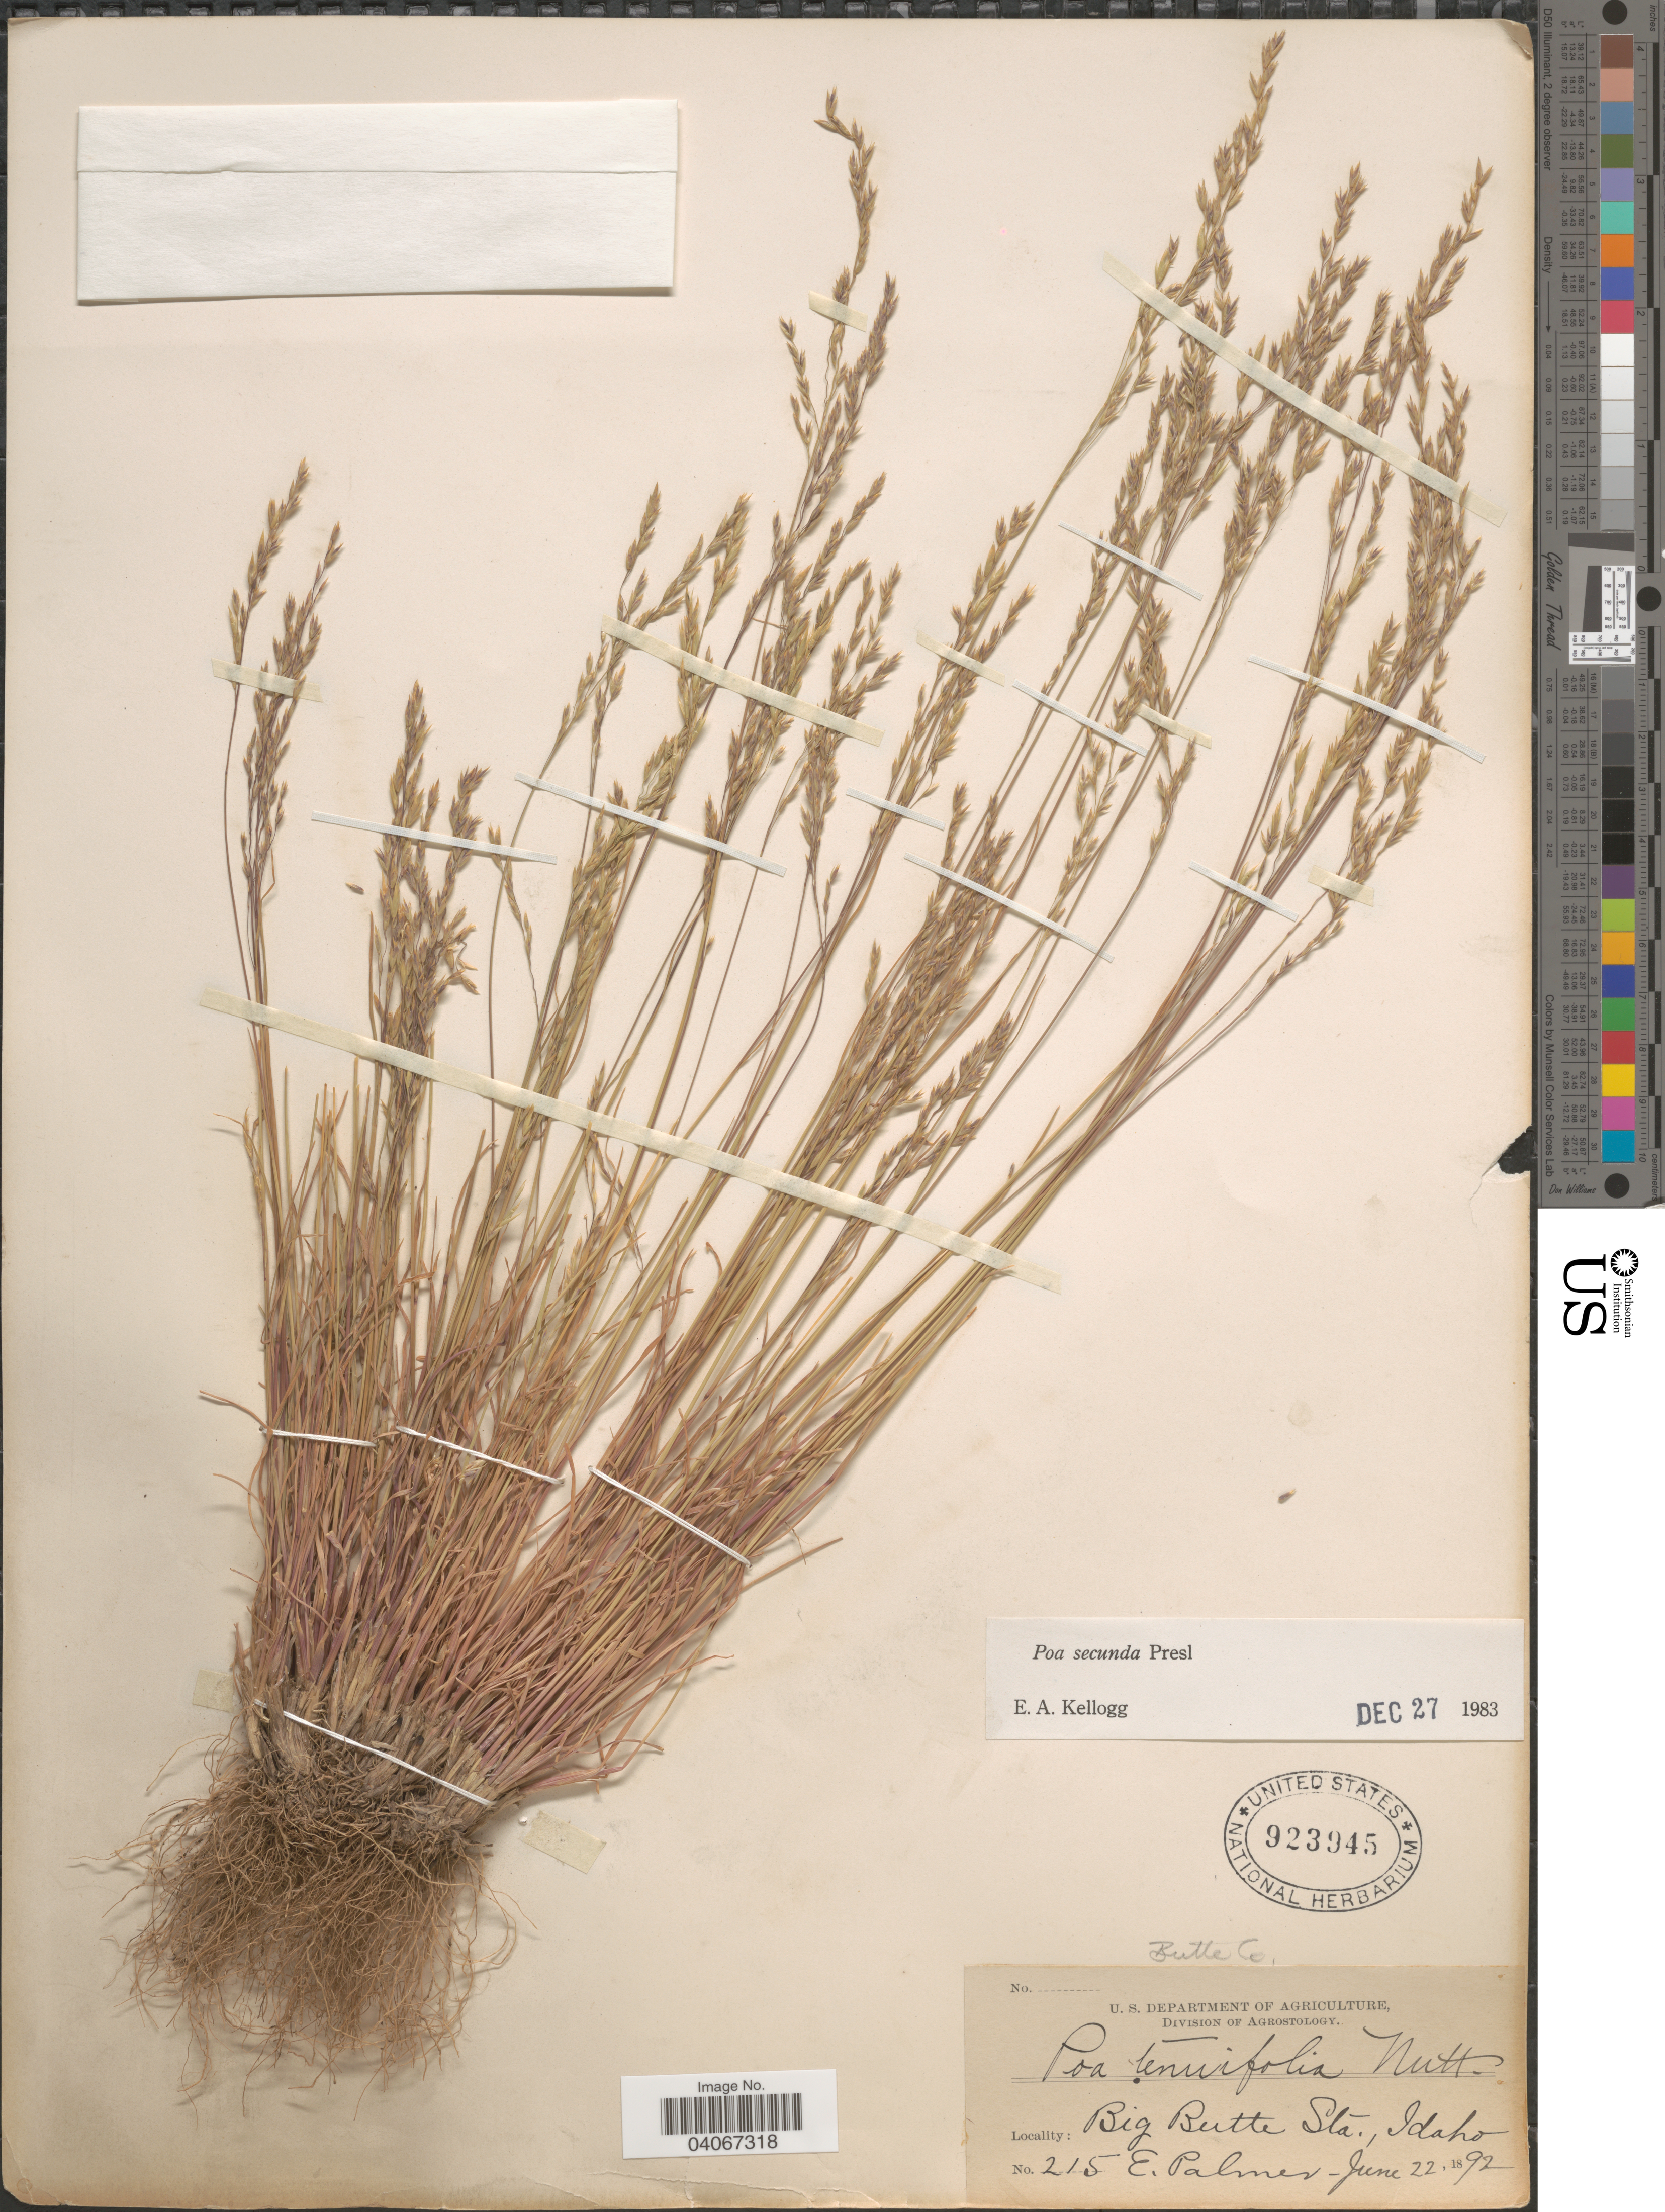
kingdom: Plantae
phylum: Tracheophyta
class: Liliopsida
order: Poales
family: Poaceae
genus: Poa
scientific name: Poa secunda subsp. secunda var. secunda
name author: J. Presl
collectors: E. Palmer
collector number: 215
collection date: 1892-06-22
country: United States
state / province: Idaho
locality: Butte Co. Big Butte Sta.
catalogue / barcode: US 923945